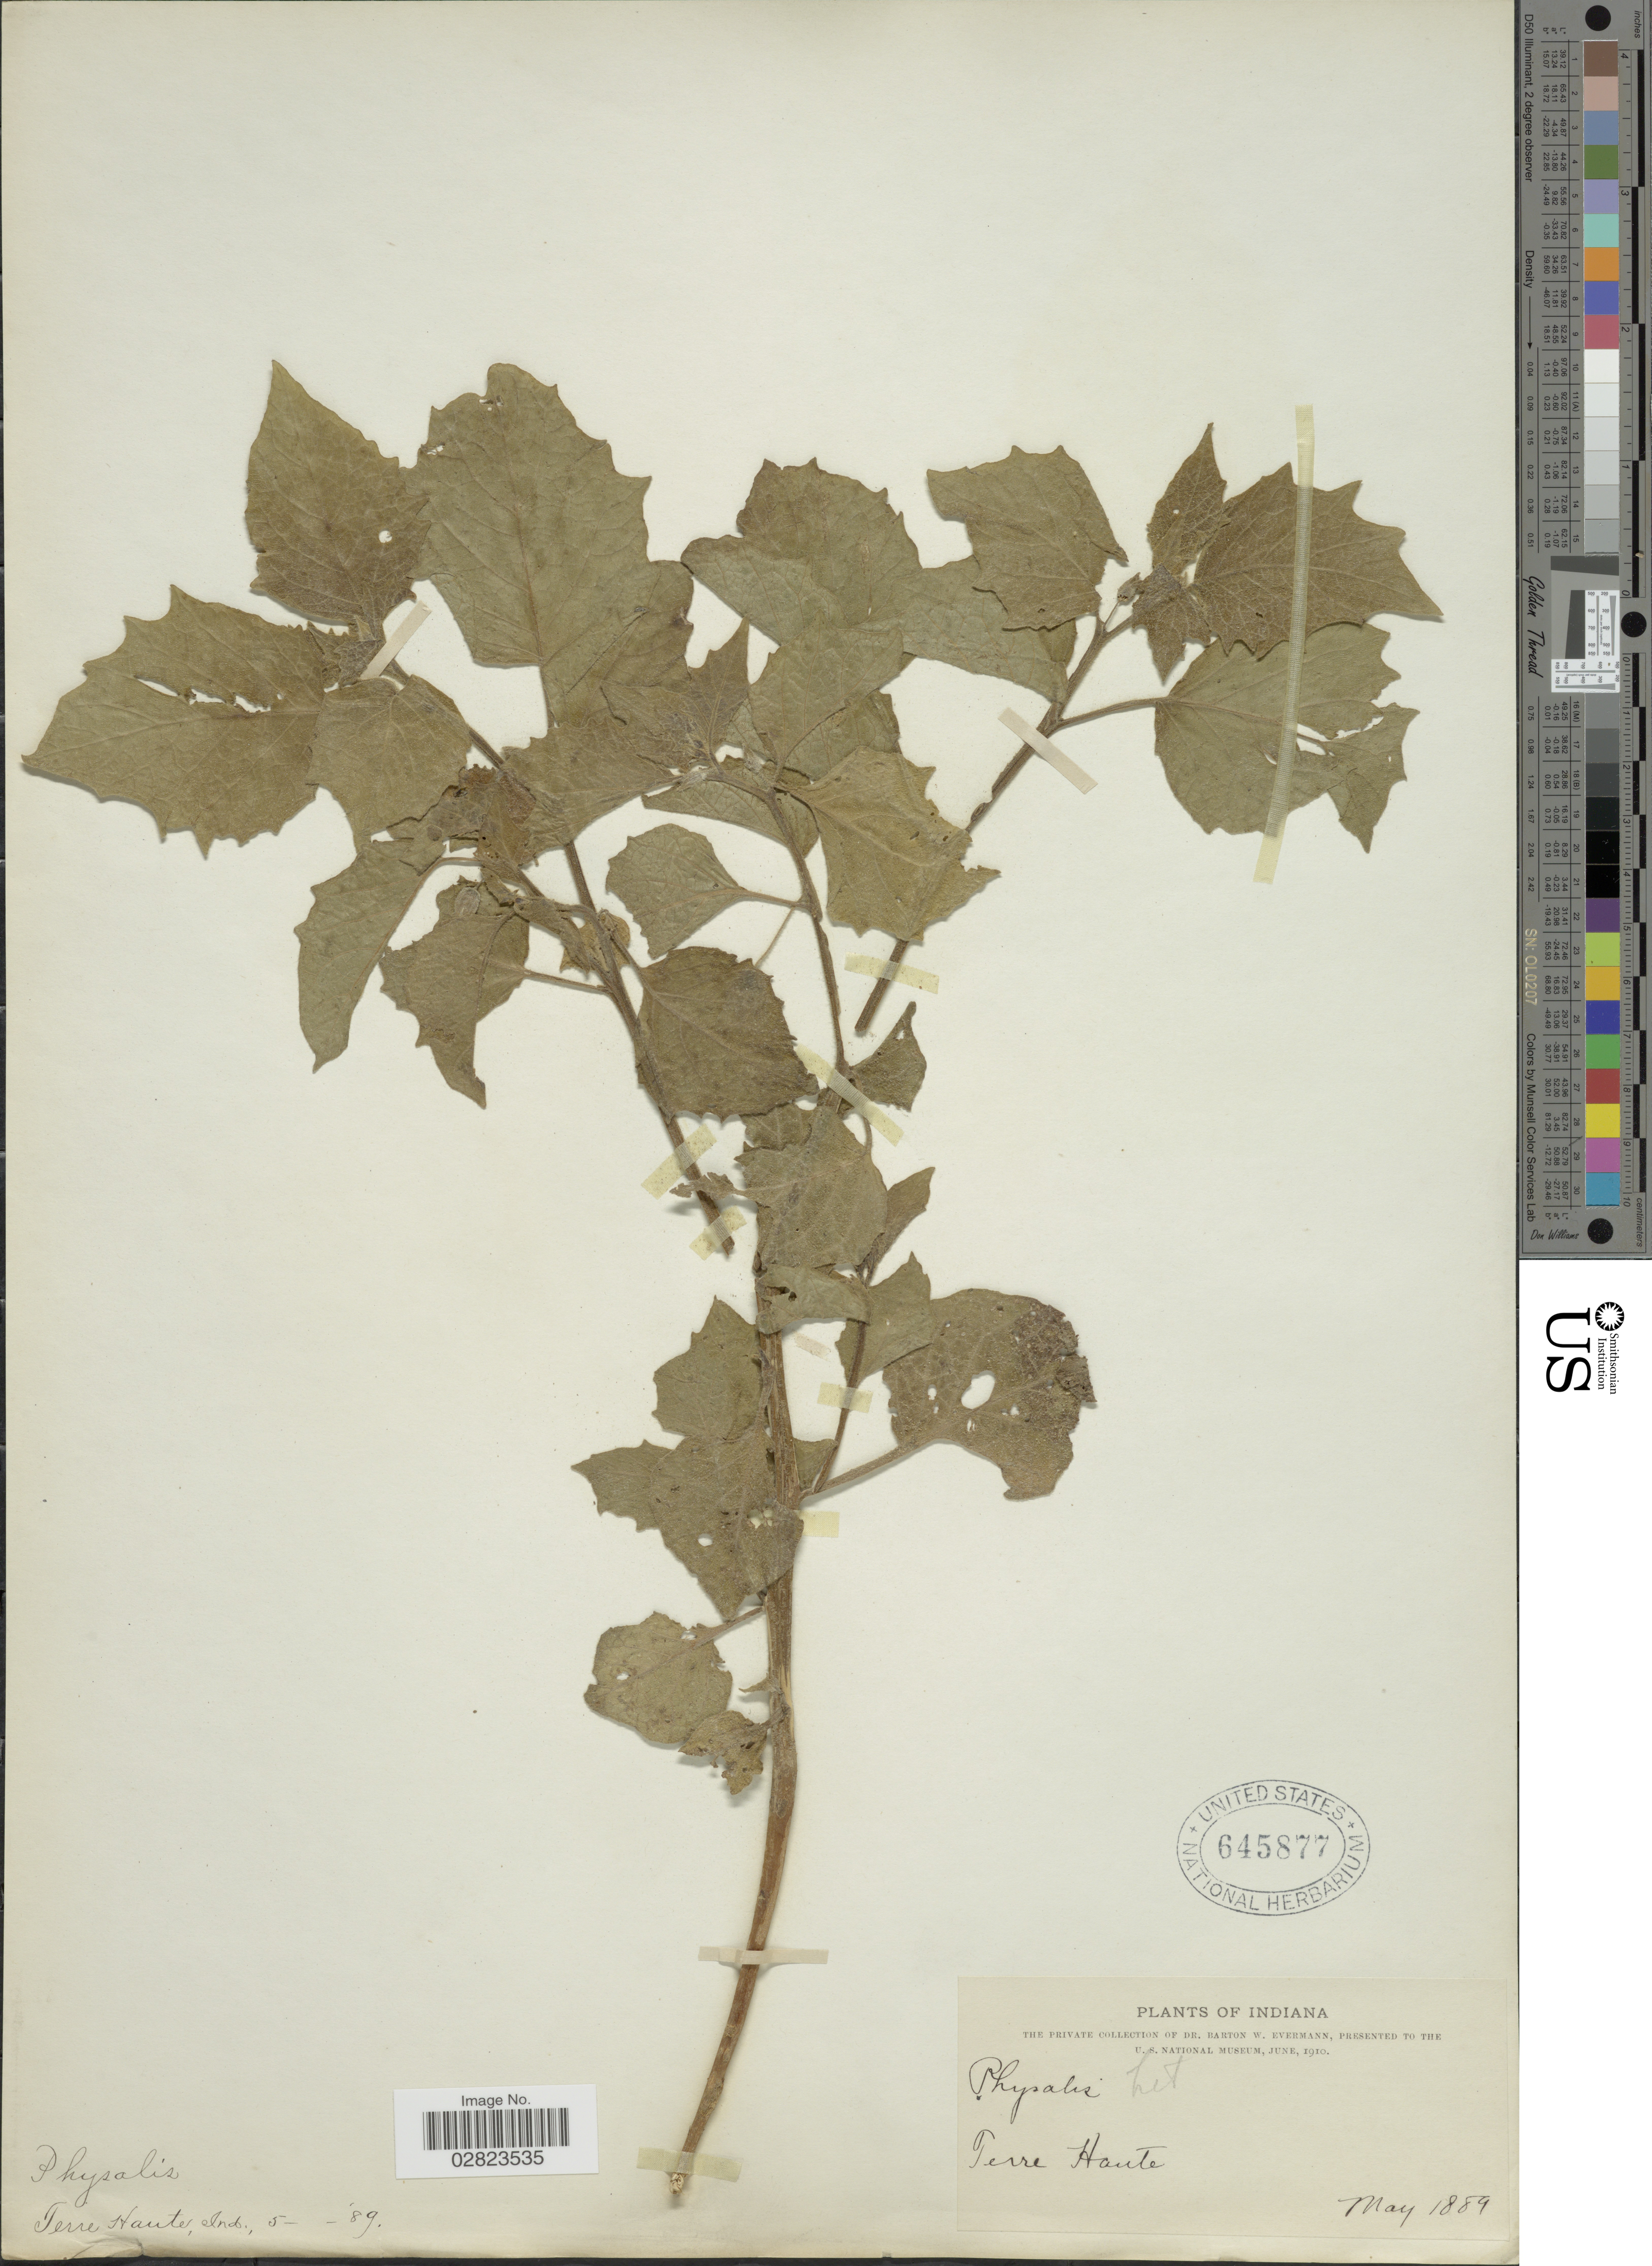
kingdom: Plantae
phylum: Tracheophyta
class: Magnoliopsida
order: Solanales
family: Solanaceae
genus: Physalis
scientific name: Physalis heterophylla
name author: Nees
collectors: B. W. Evermann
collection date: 1889-05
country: United States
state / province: Indiana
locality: Terre Haute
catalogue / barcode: US 645877